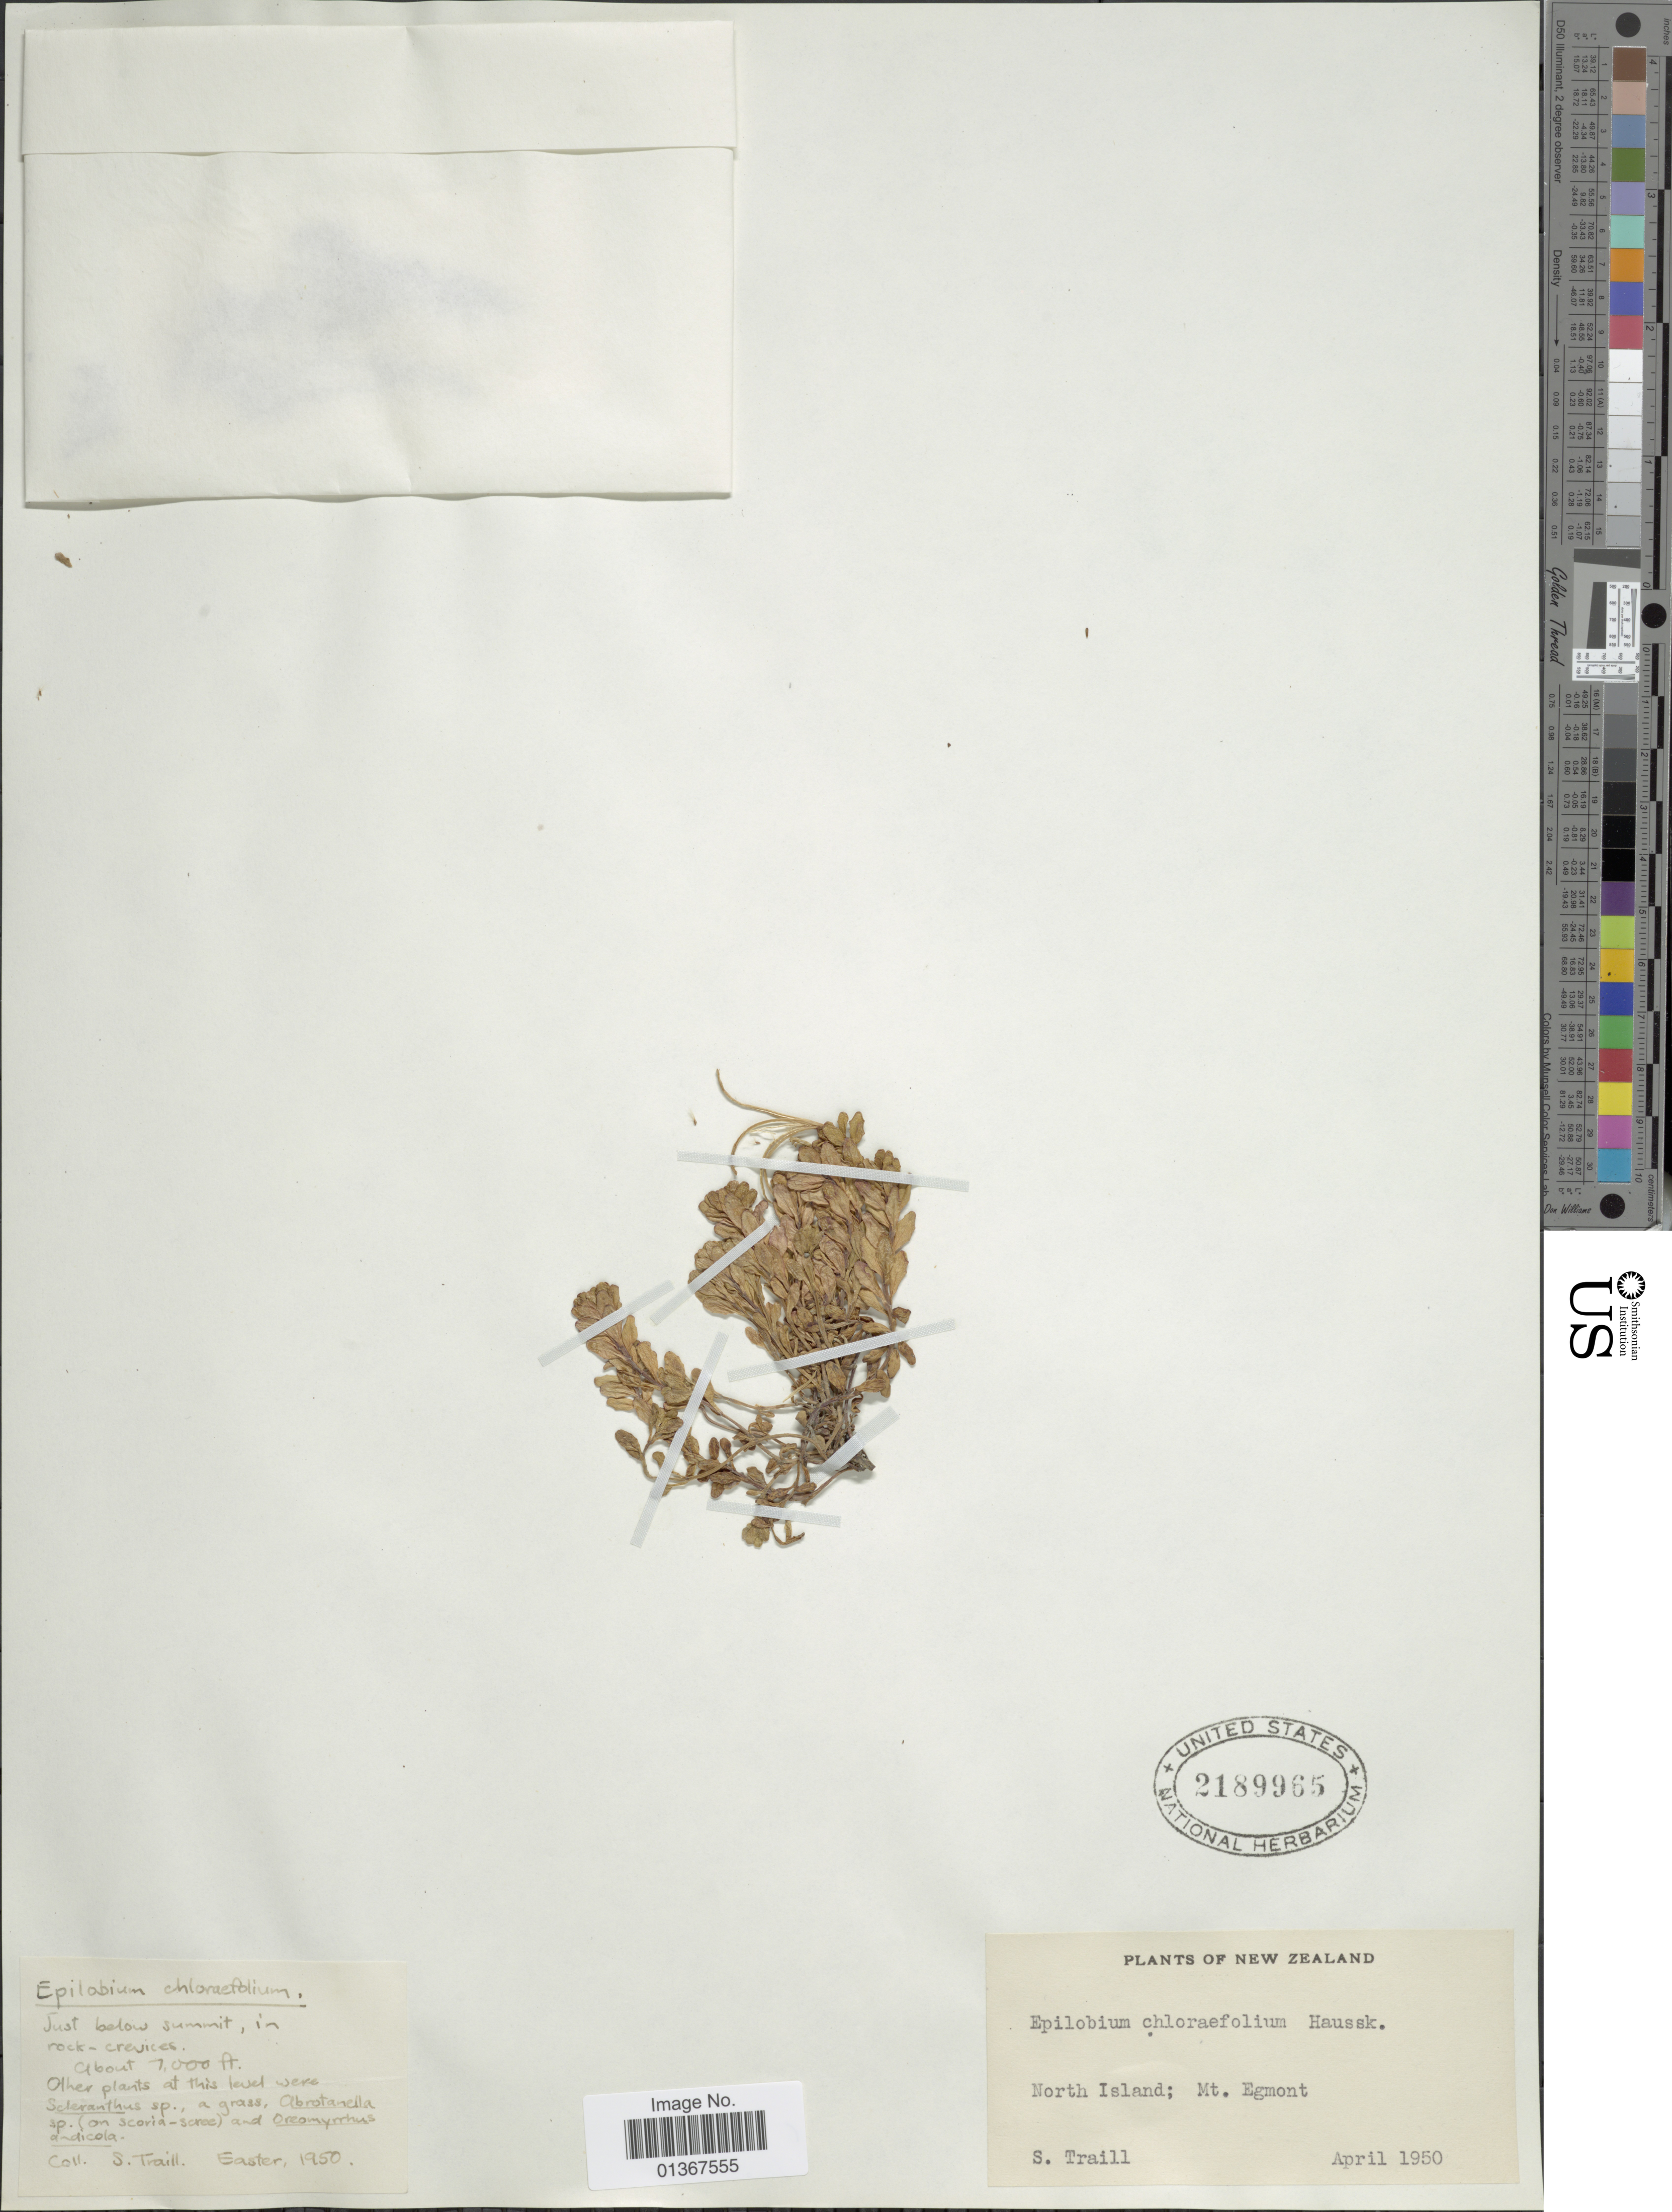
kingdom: Plantae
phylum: Tracheophyta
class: Magnoliopsida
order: Myrtales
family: Onagraceae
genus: Epilobium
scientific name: Epilobium chlorifolium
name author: Hausskn.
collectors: S. Traill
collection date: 1950-04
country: New Zealand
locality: North Island; Mt. Egmont.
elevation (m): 2134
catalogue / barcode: US 2189965